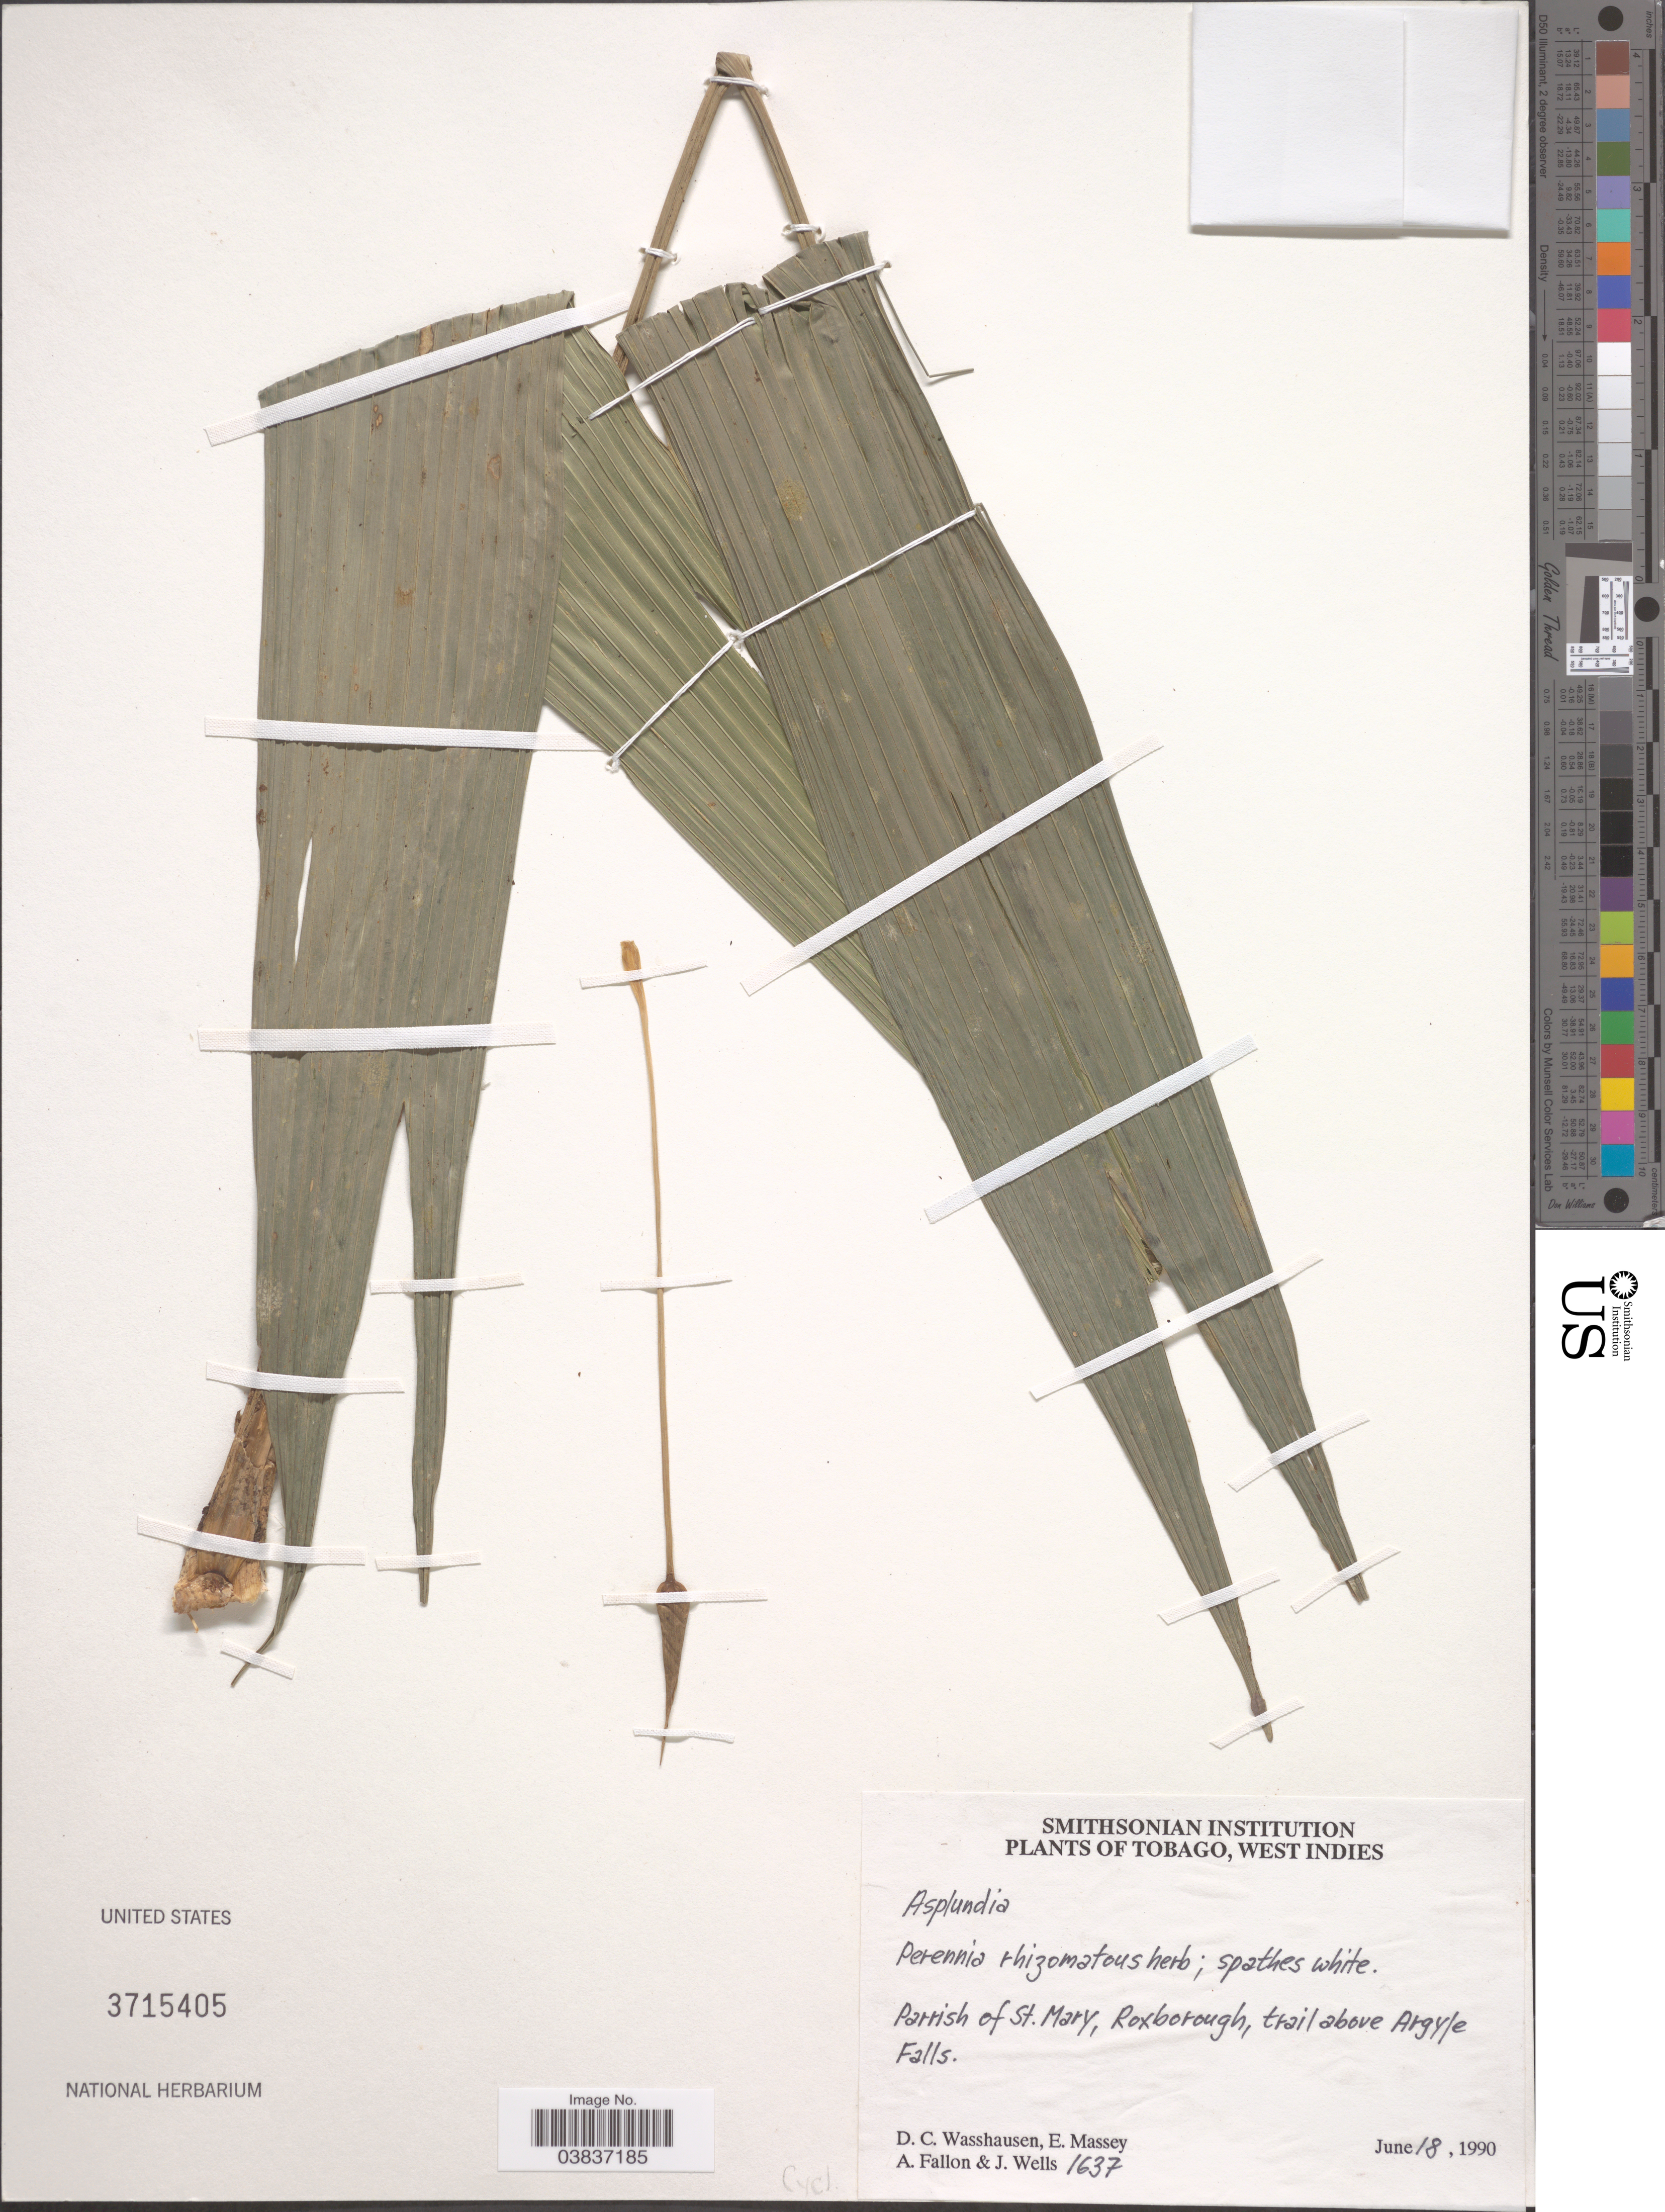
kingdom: Plantae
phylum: Tracheophyta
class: Liliopsida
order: Pandanales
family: Cyclanthaceae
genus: Asplundia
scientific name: Asplundia sp.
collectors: D. C. Wasshausen, E. Massey, A. Fallon & J. Wells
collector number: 1637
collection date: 1990-06-18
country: Trinidad and Tobago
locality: Tobago. Parrish of St. Mary, Roxborough, trail above Argyle Falls.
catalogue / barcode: US 3715405